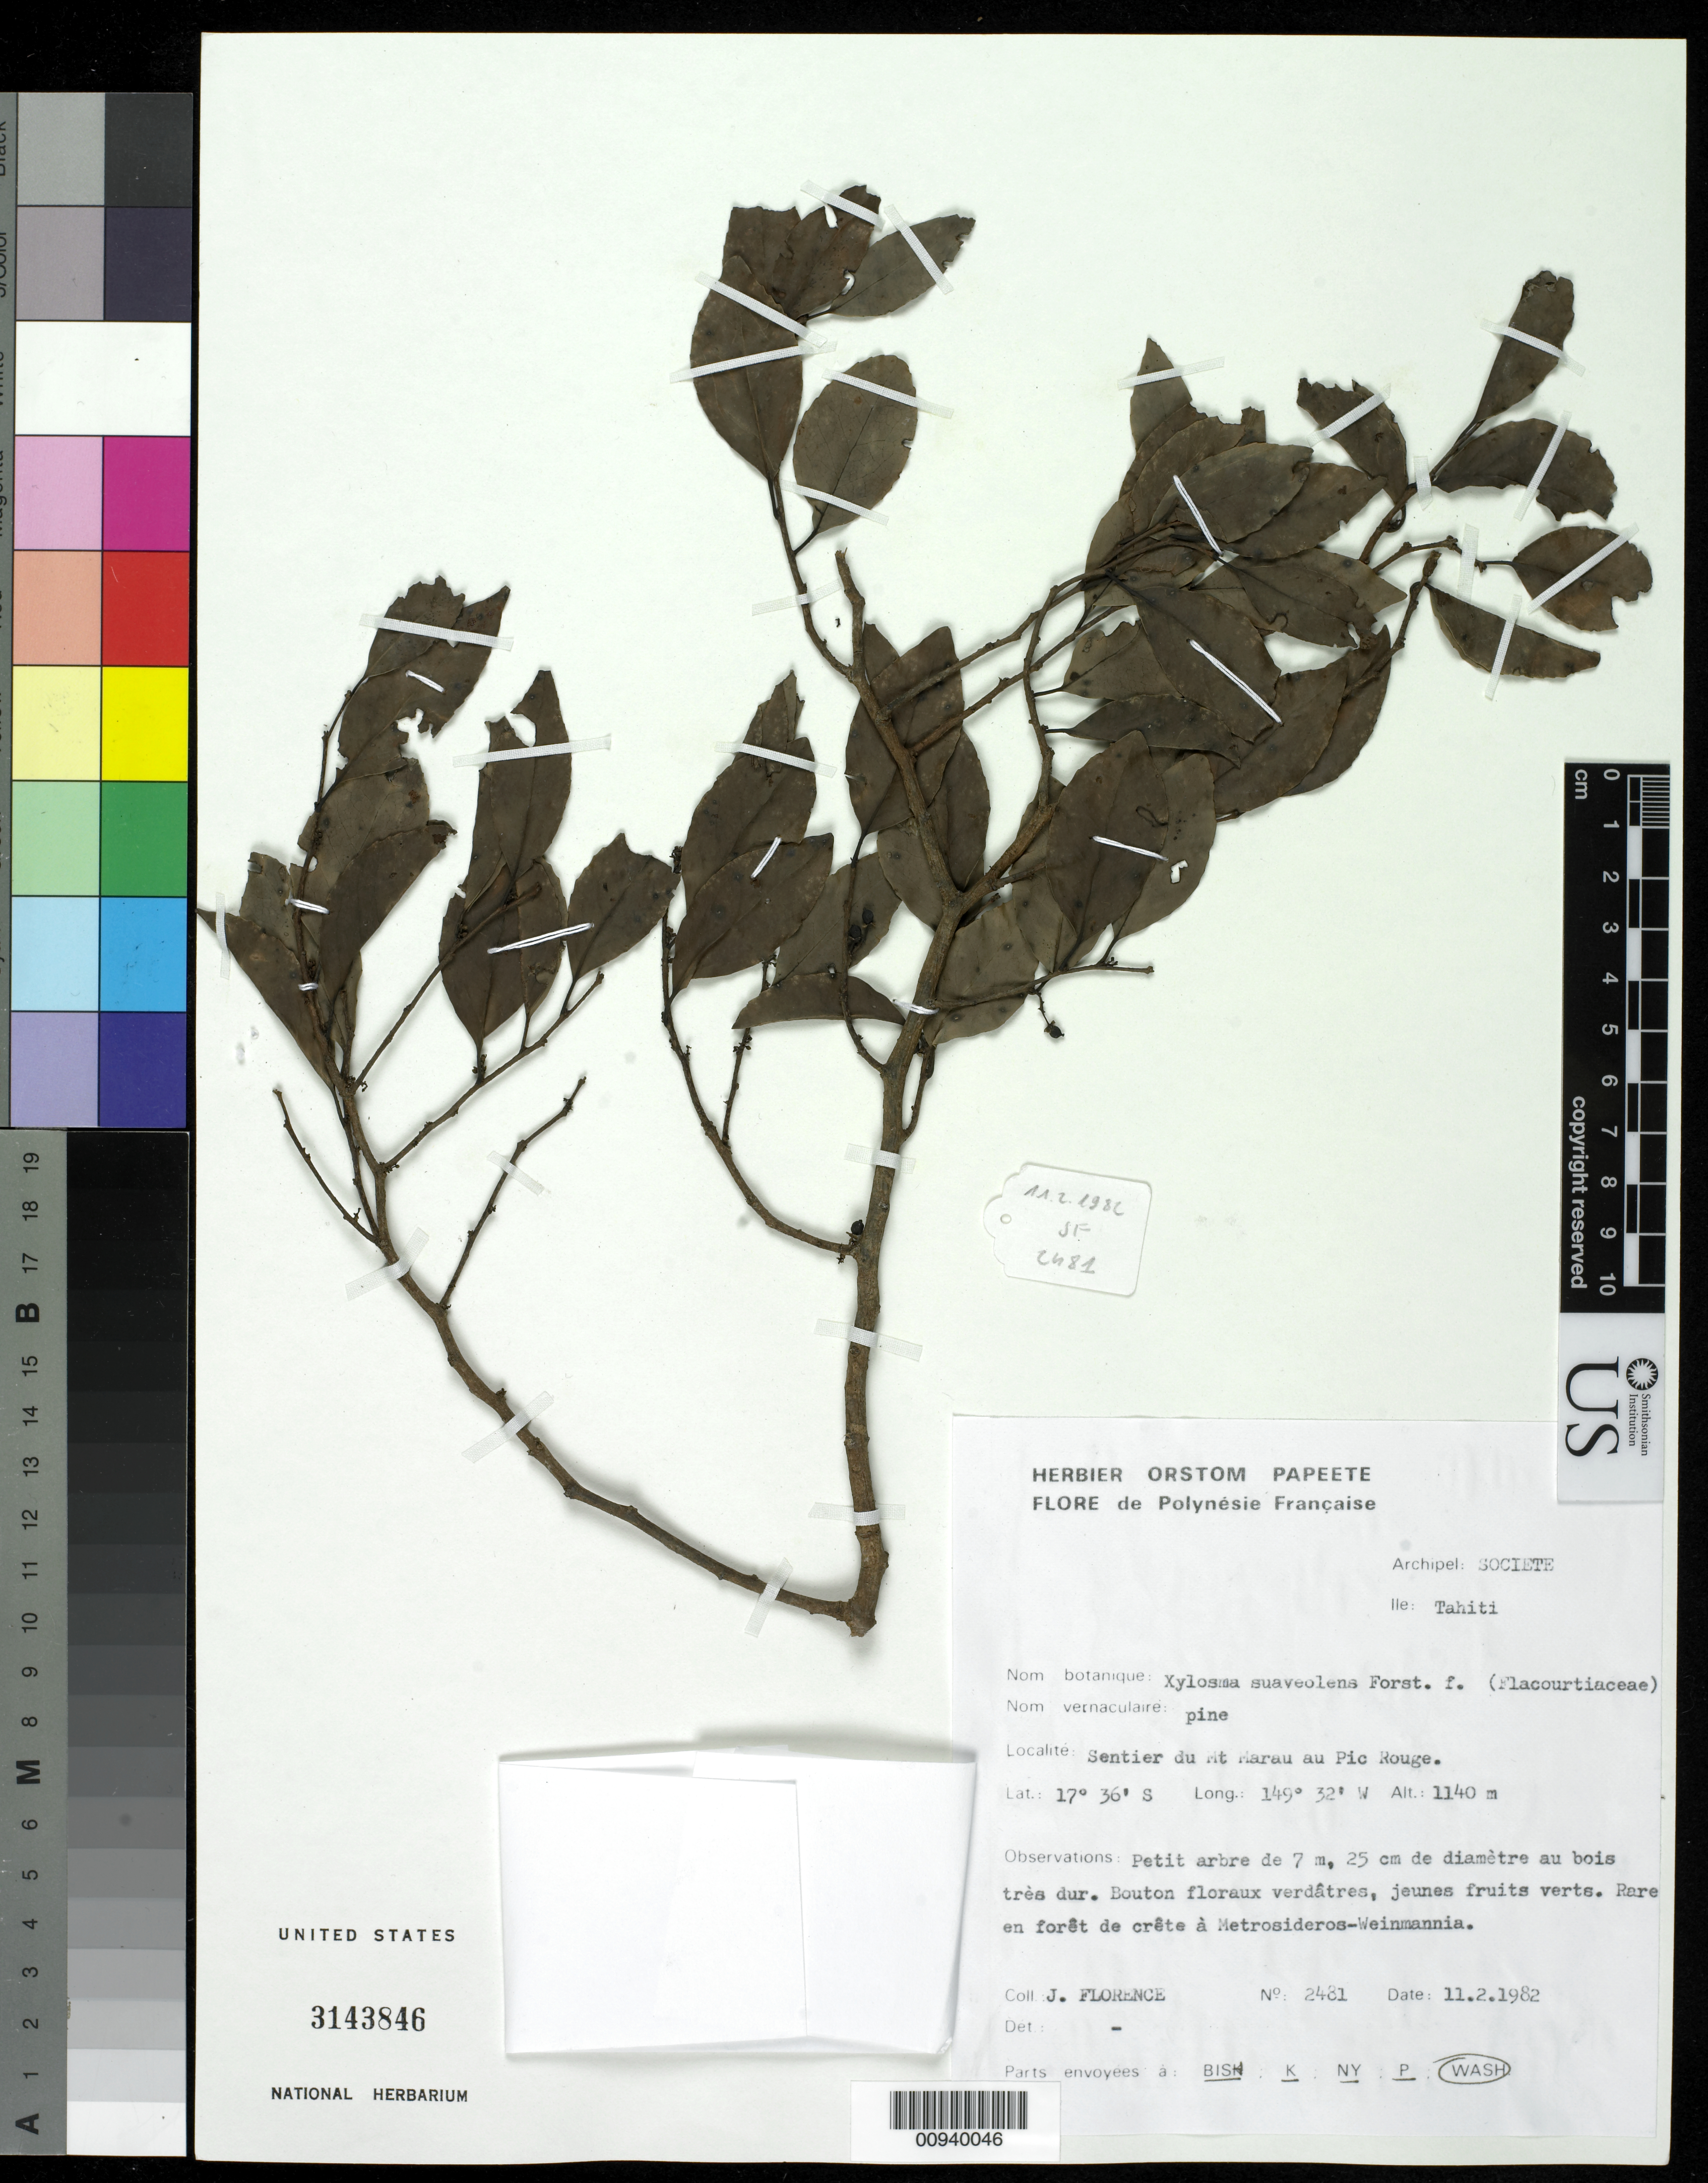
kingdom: Plantae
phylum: Tracheophyta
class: Magnoliopsida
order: Malpighiales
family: Salicaceae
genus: Xylosma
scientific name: Xylosma suaveolens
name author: G. Forst.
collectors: J. Florence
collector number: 2481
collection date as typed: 11 Feb 1982 or 02 Nov 1982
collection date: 1982-02-11 or 1982-11-02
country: French Polynesia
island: Tahiti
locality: Sentier du Mt. Marau au Pic Rouge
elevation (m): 1140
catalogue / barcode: US 3143846